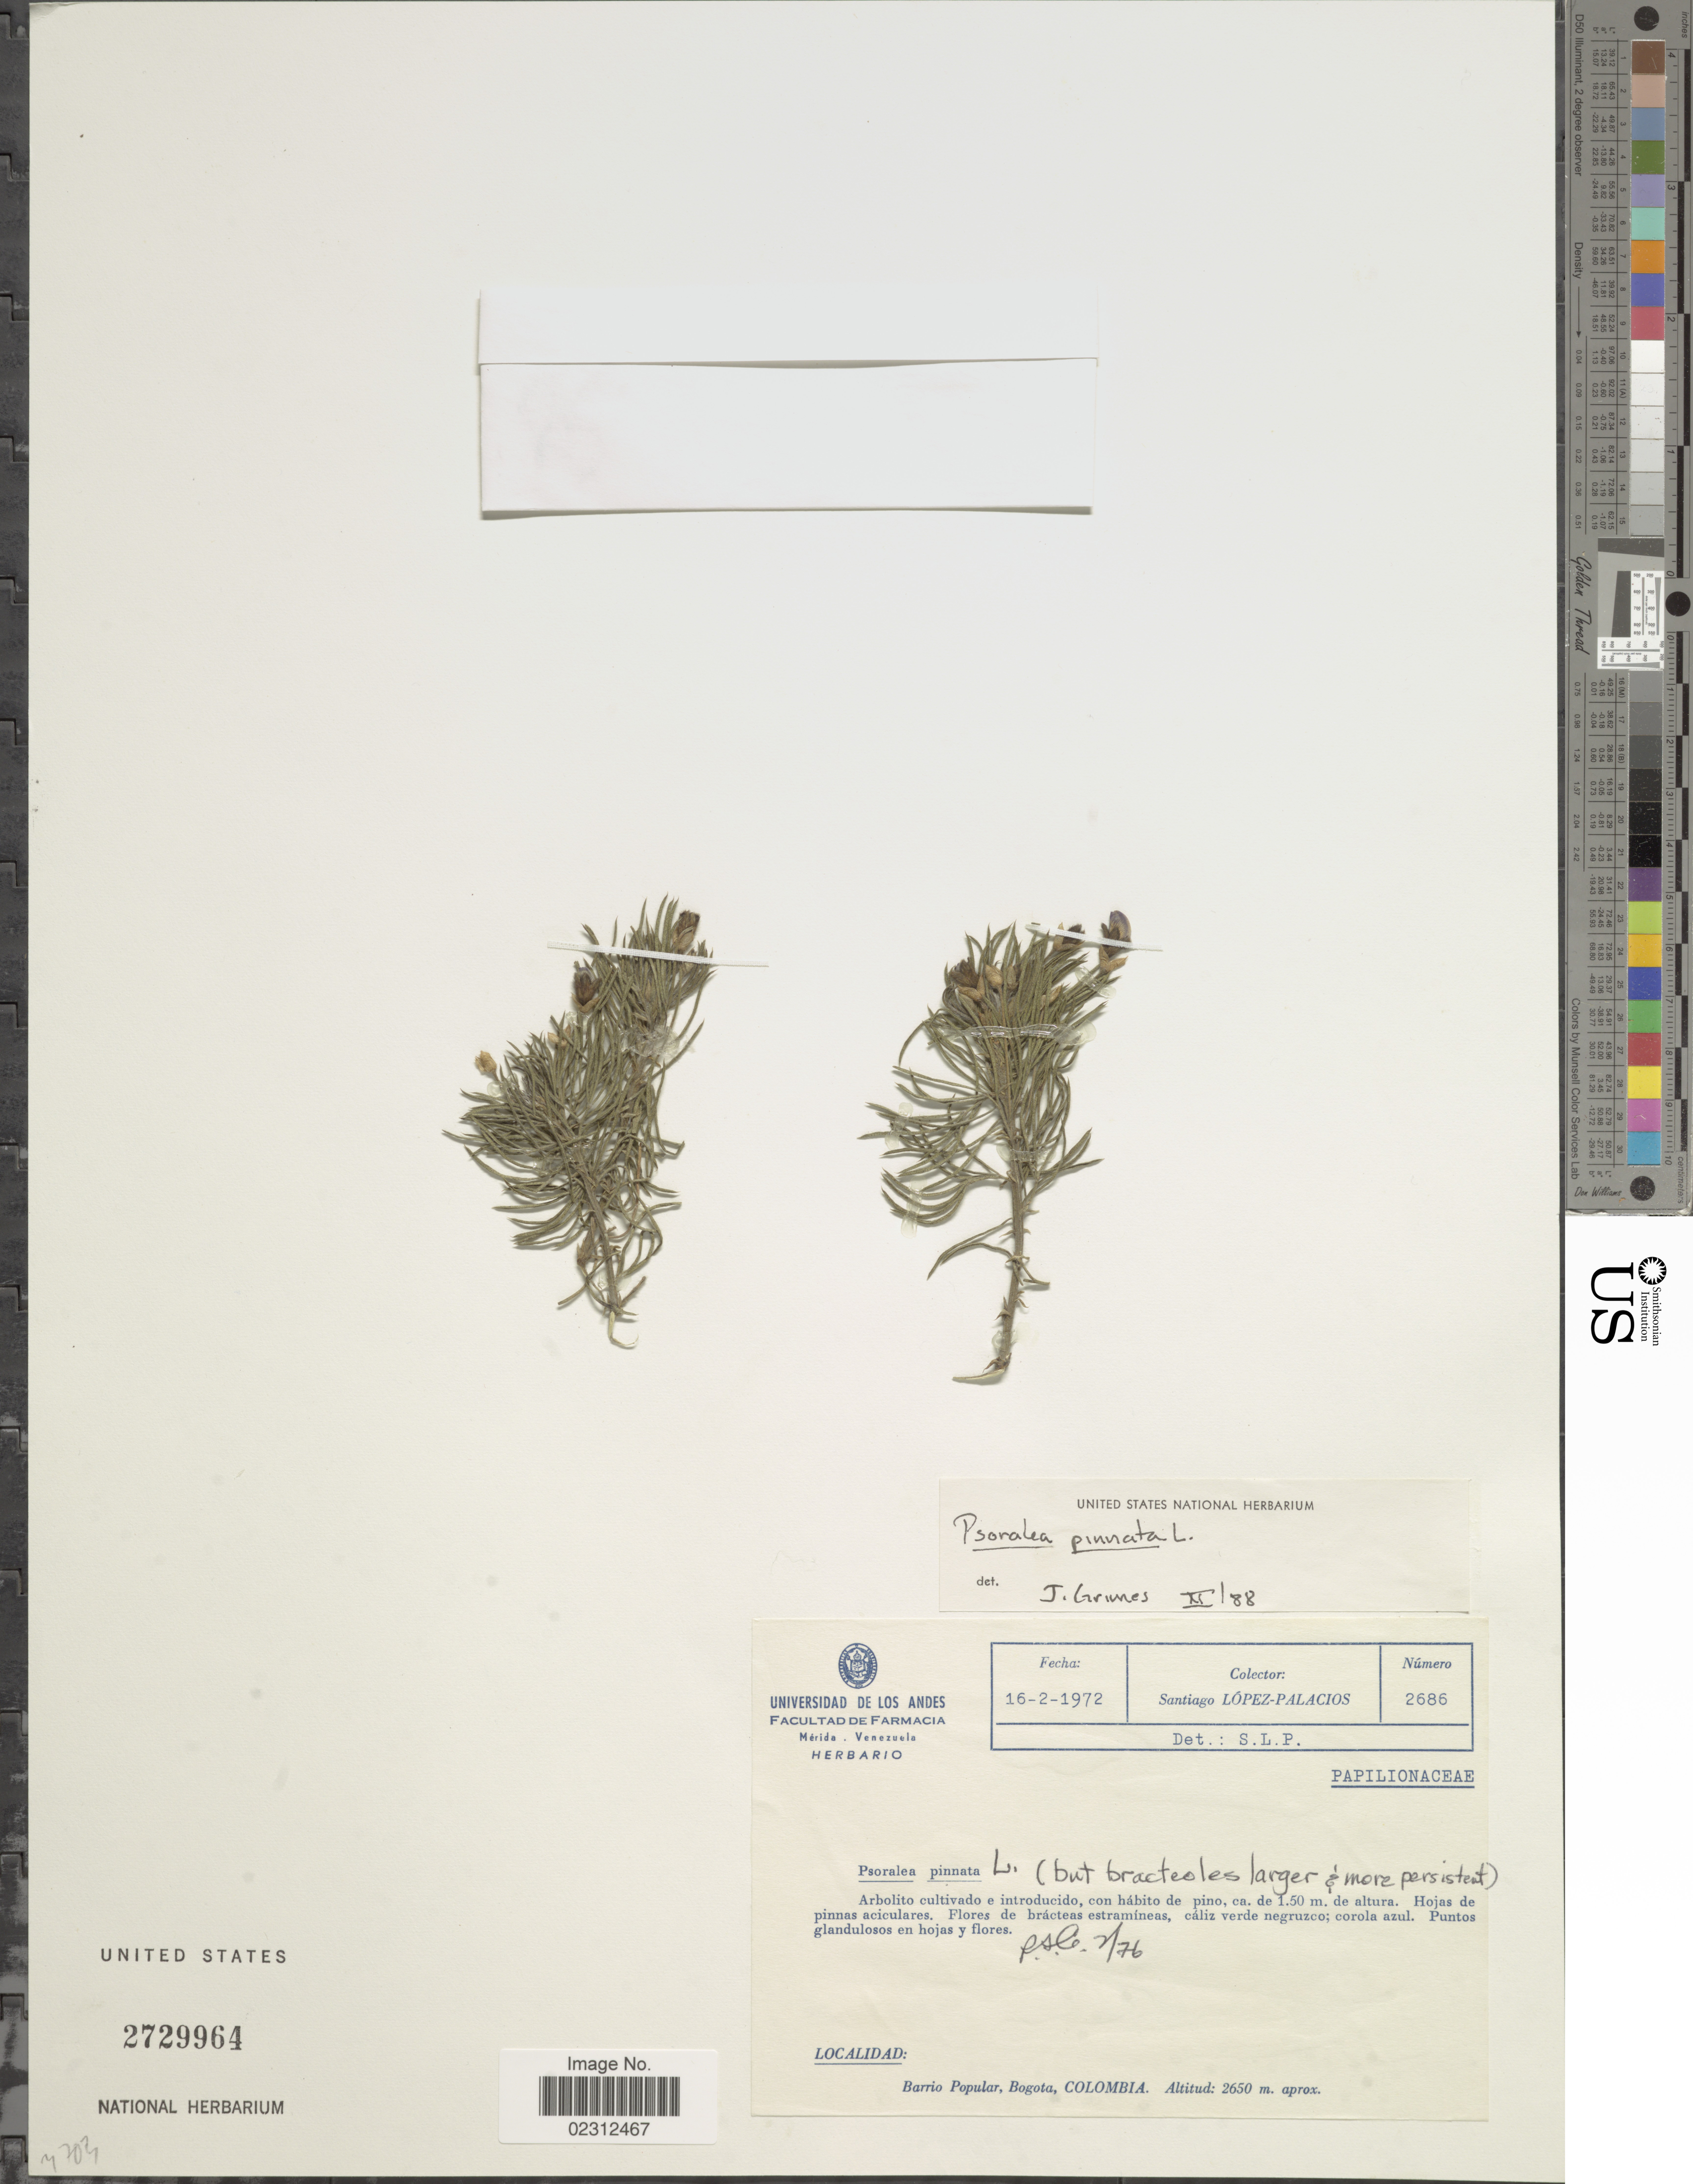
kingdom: Plantae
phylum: Tracheophyta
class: Magnoliopsida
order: Fabales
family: Fabaceae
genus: Psoralea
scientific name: Psoralea pinnata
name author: L.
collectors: S. López-Palacios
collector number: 2686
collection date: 1972-02-16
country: Colombia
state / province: Bogota D.C.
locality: Barrio Popular, Bogota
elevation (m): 2650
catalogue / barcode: US 2729964